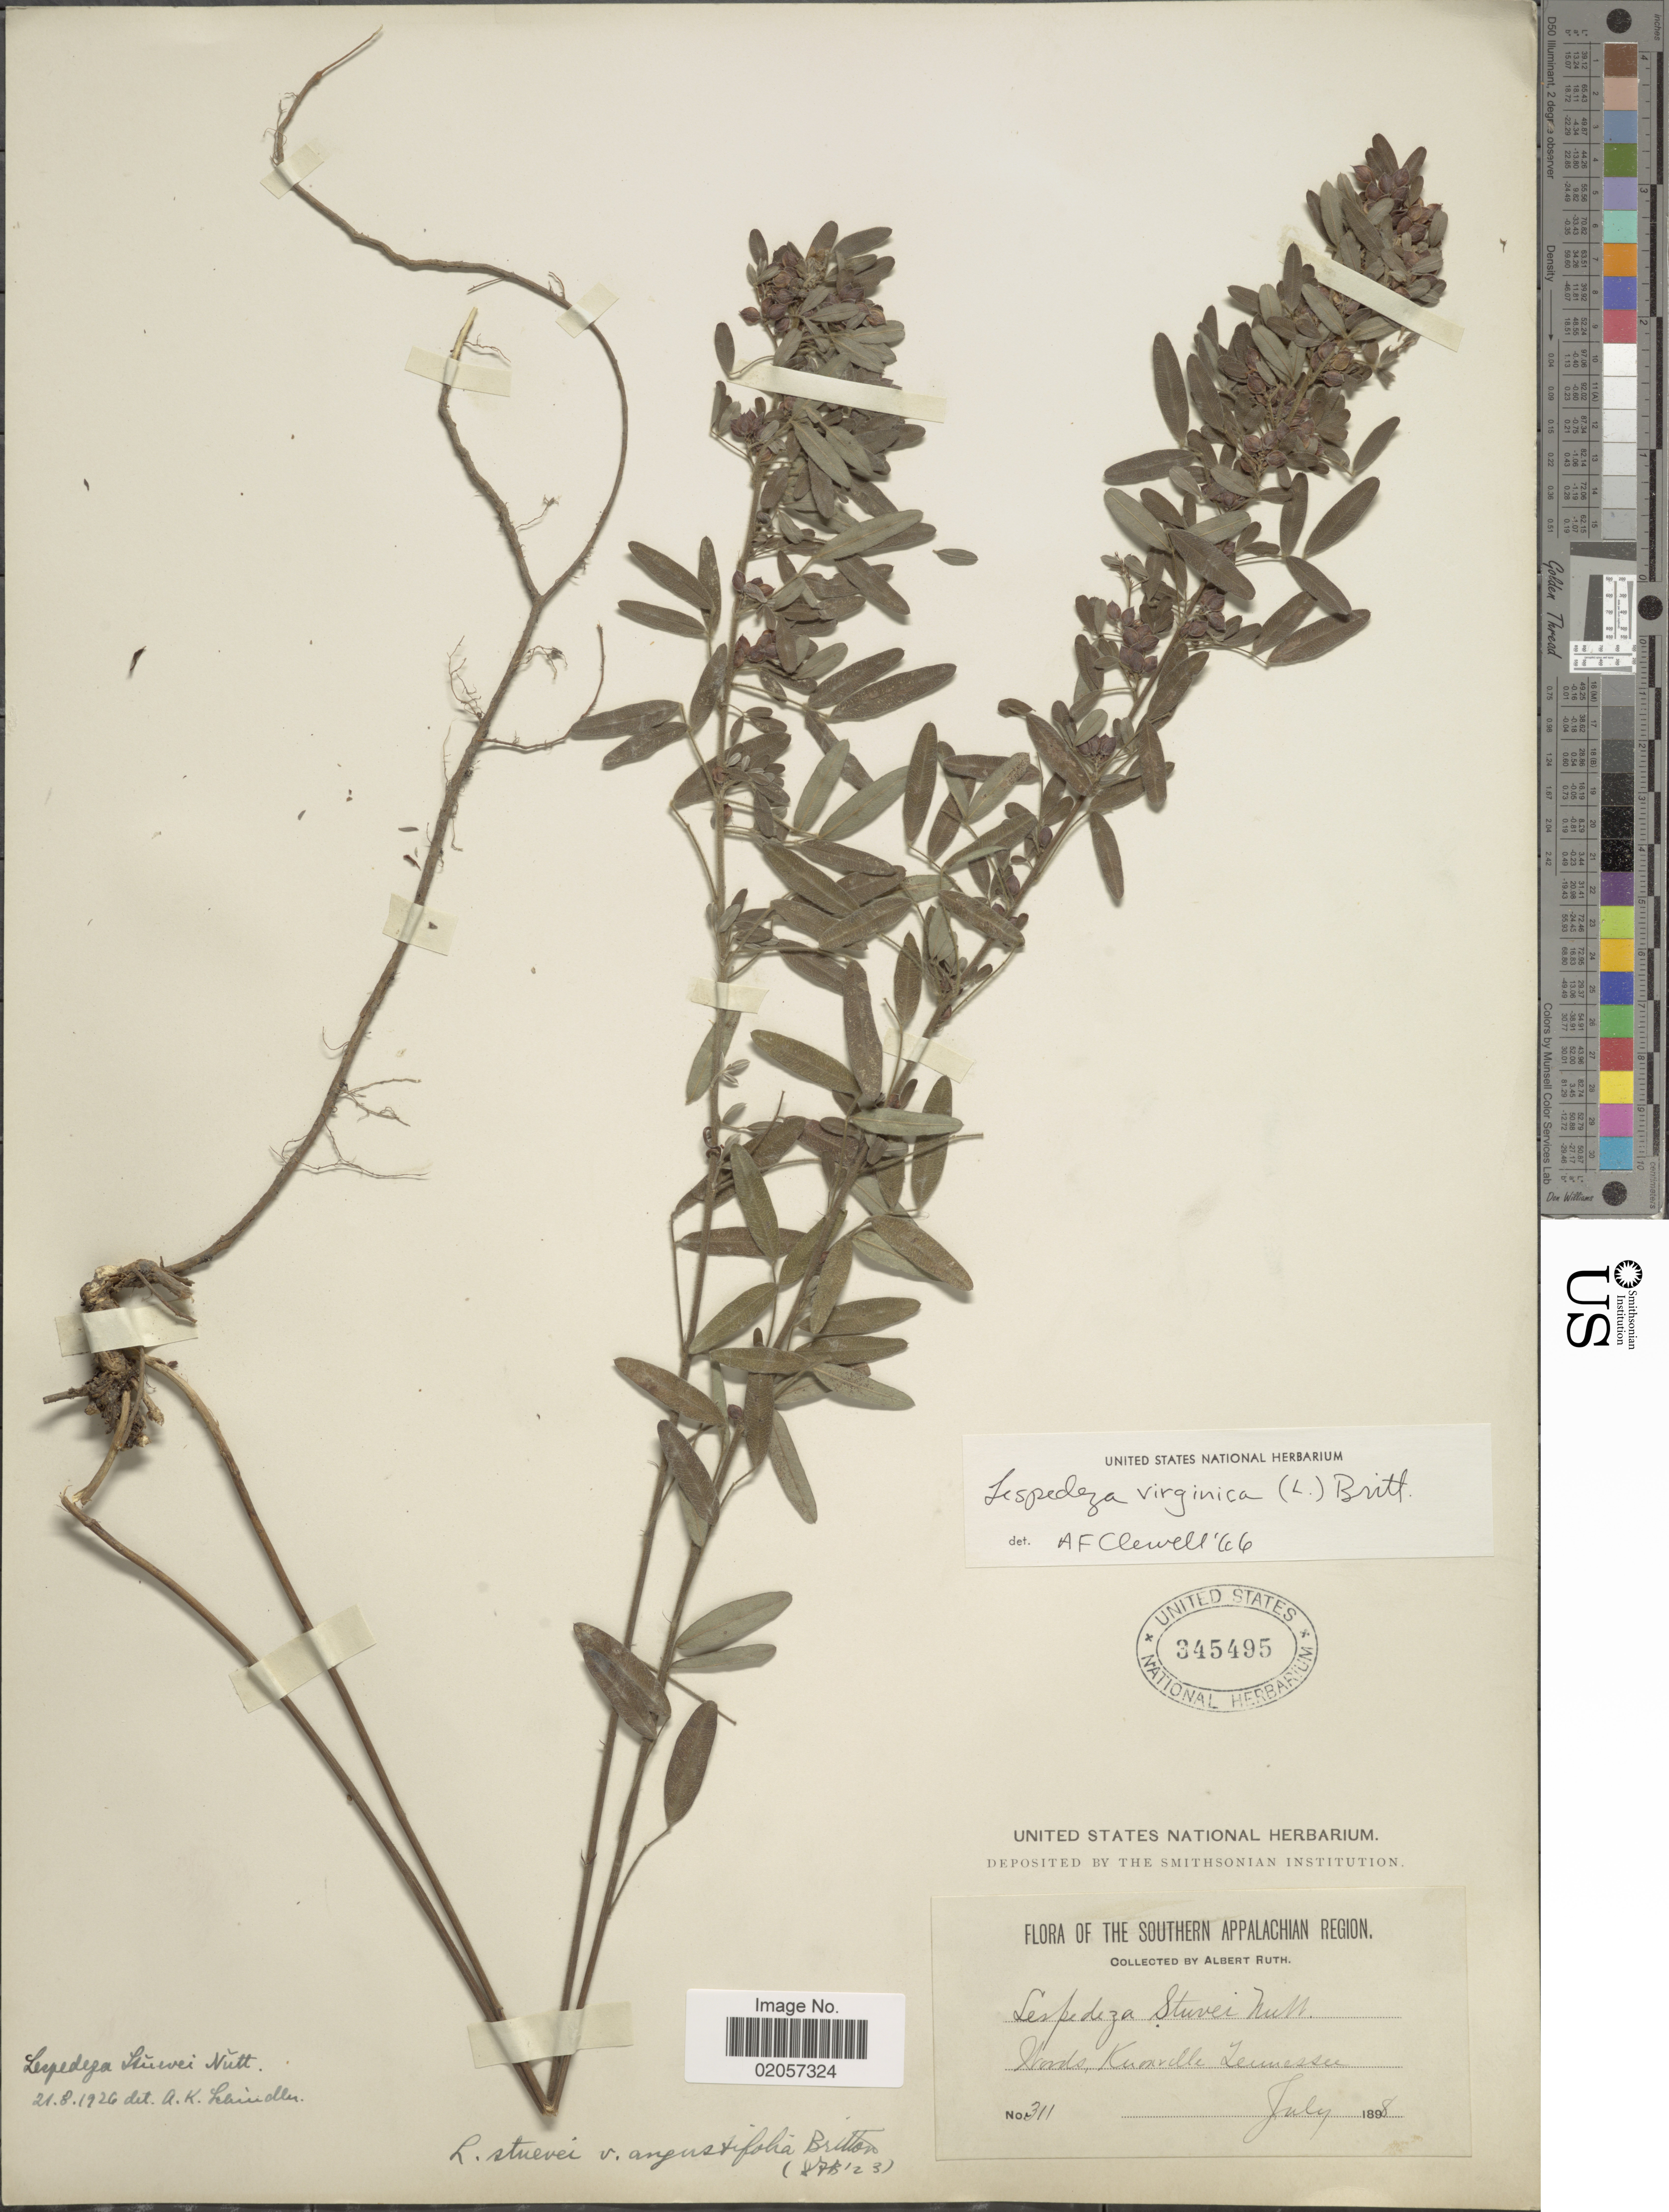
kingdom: Plantae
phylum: Tracheophyta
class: Magnoliopsida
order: Fabales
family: Fabaceae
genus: Lespedeza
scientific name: Lespedeza virginica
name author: (L.) Britton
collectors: A. Ruth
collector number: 311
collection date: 1898-07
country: United States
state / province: Tennessee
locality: Woods. Knoxville,Tennessee. Southern Appalachian Region.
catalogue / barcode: US 345495